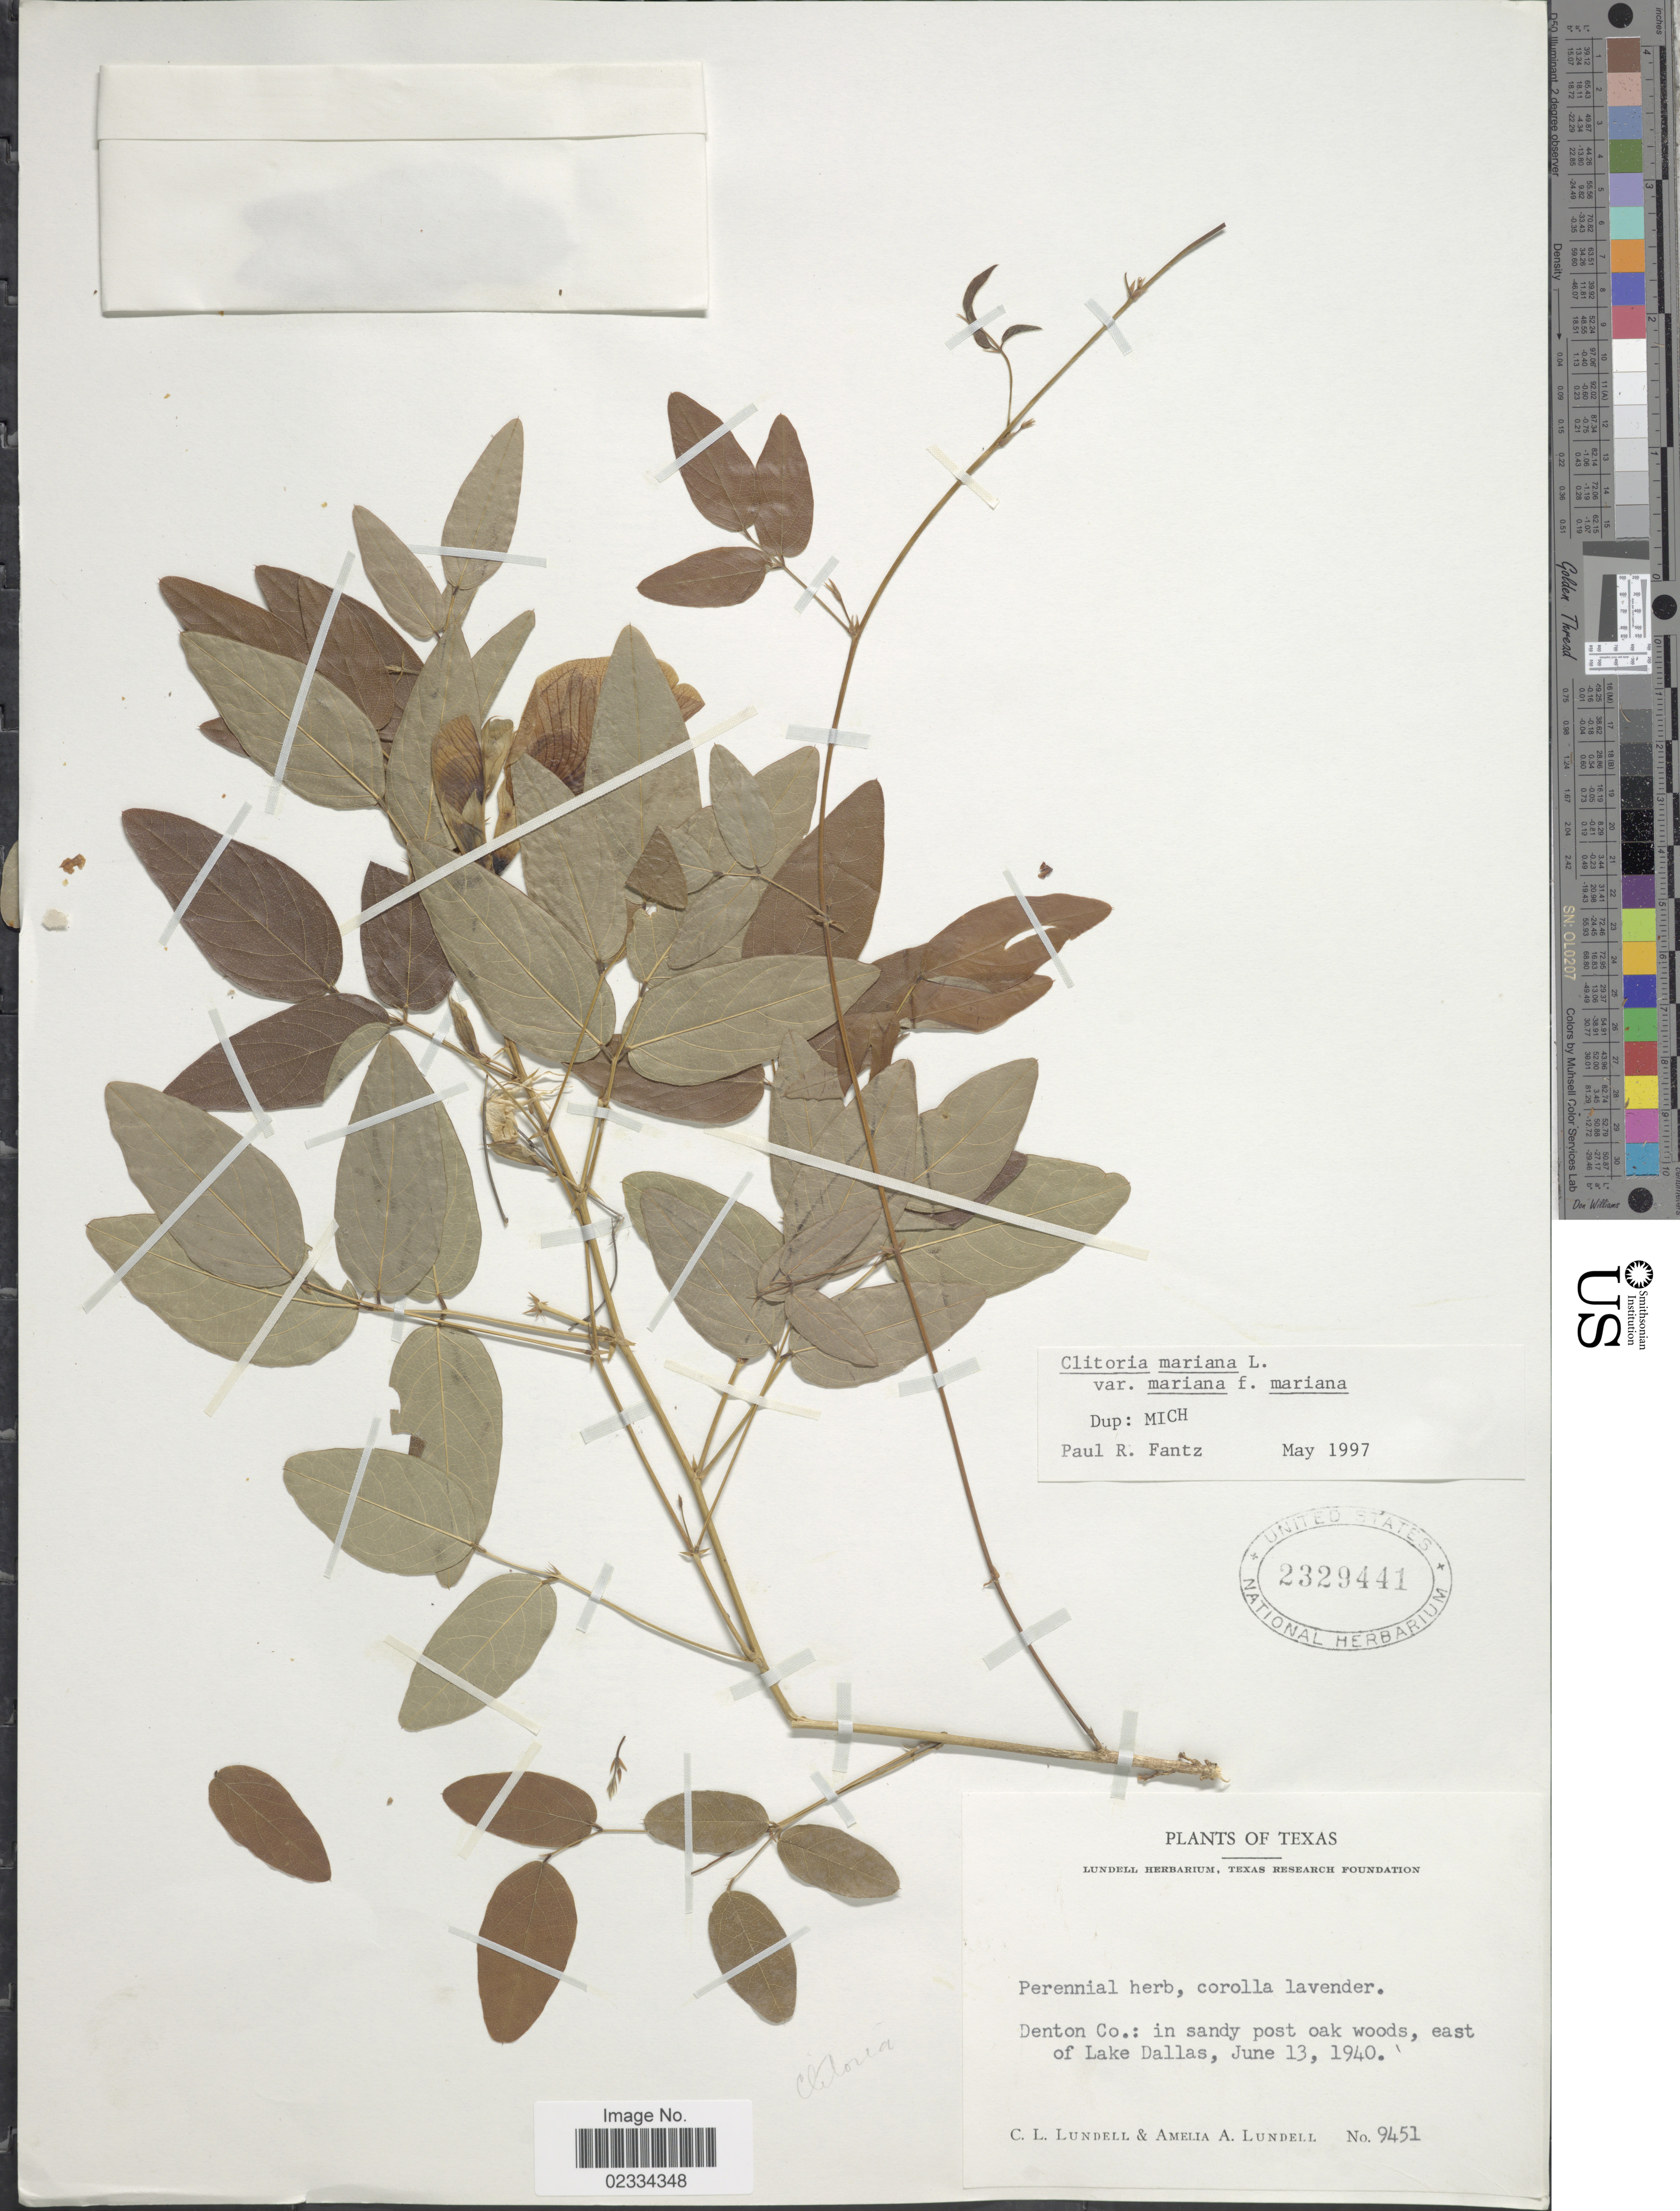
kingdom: Plantae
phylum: Tracheophyta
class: Magnoliopsida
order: Fabales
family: Fabaceae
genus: Clitoria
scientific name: Clitoria mariana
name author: L.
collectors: C. L. Lundell & A. A. Lundell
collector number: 9451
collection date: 1940-06-13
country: United States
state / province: Texas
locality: Denton Co. east of Lake Dallas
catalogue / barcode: US 2329441